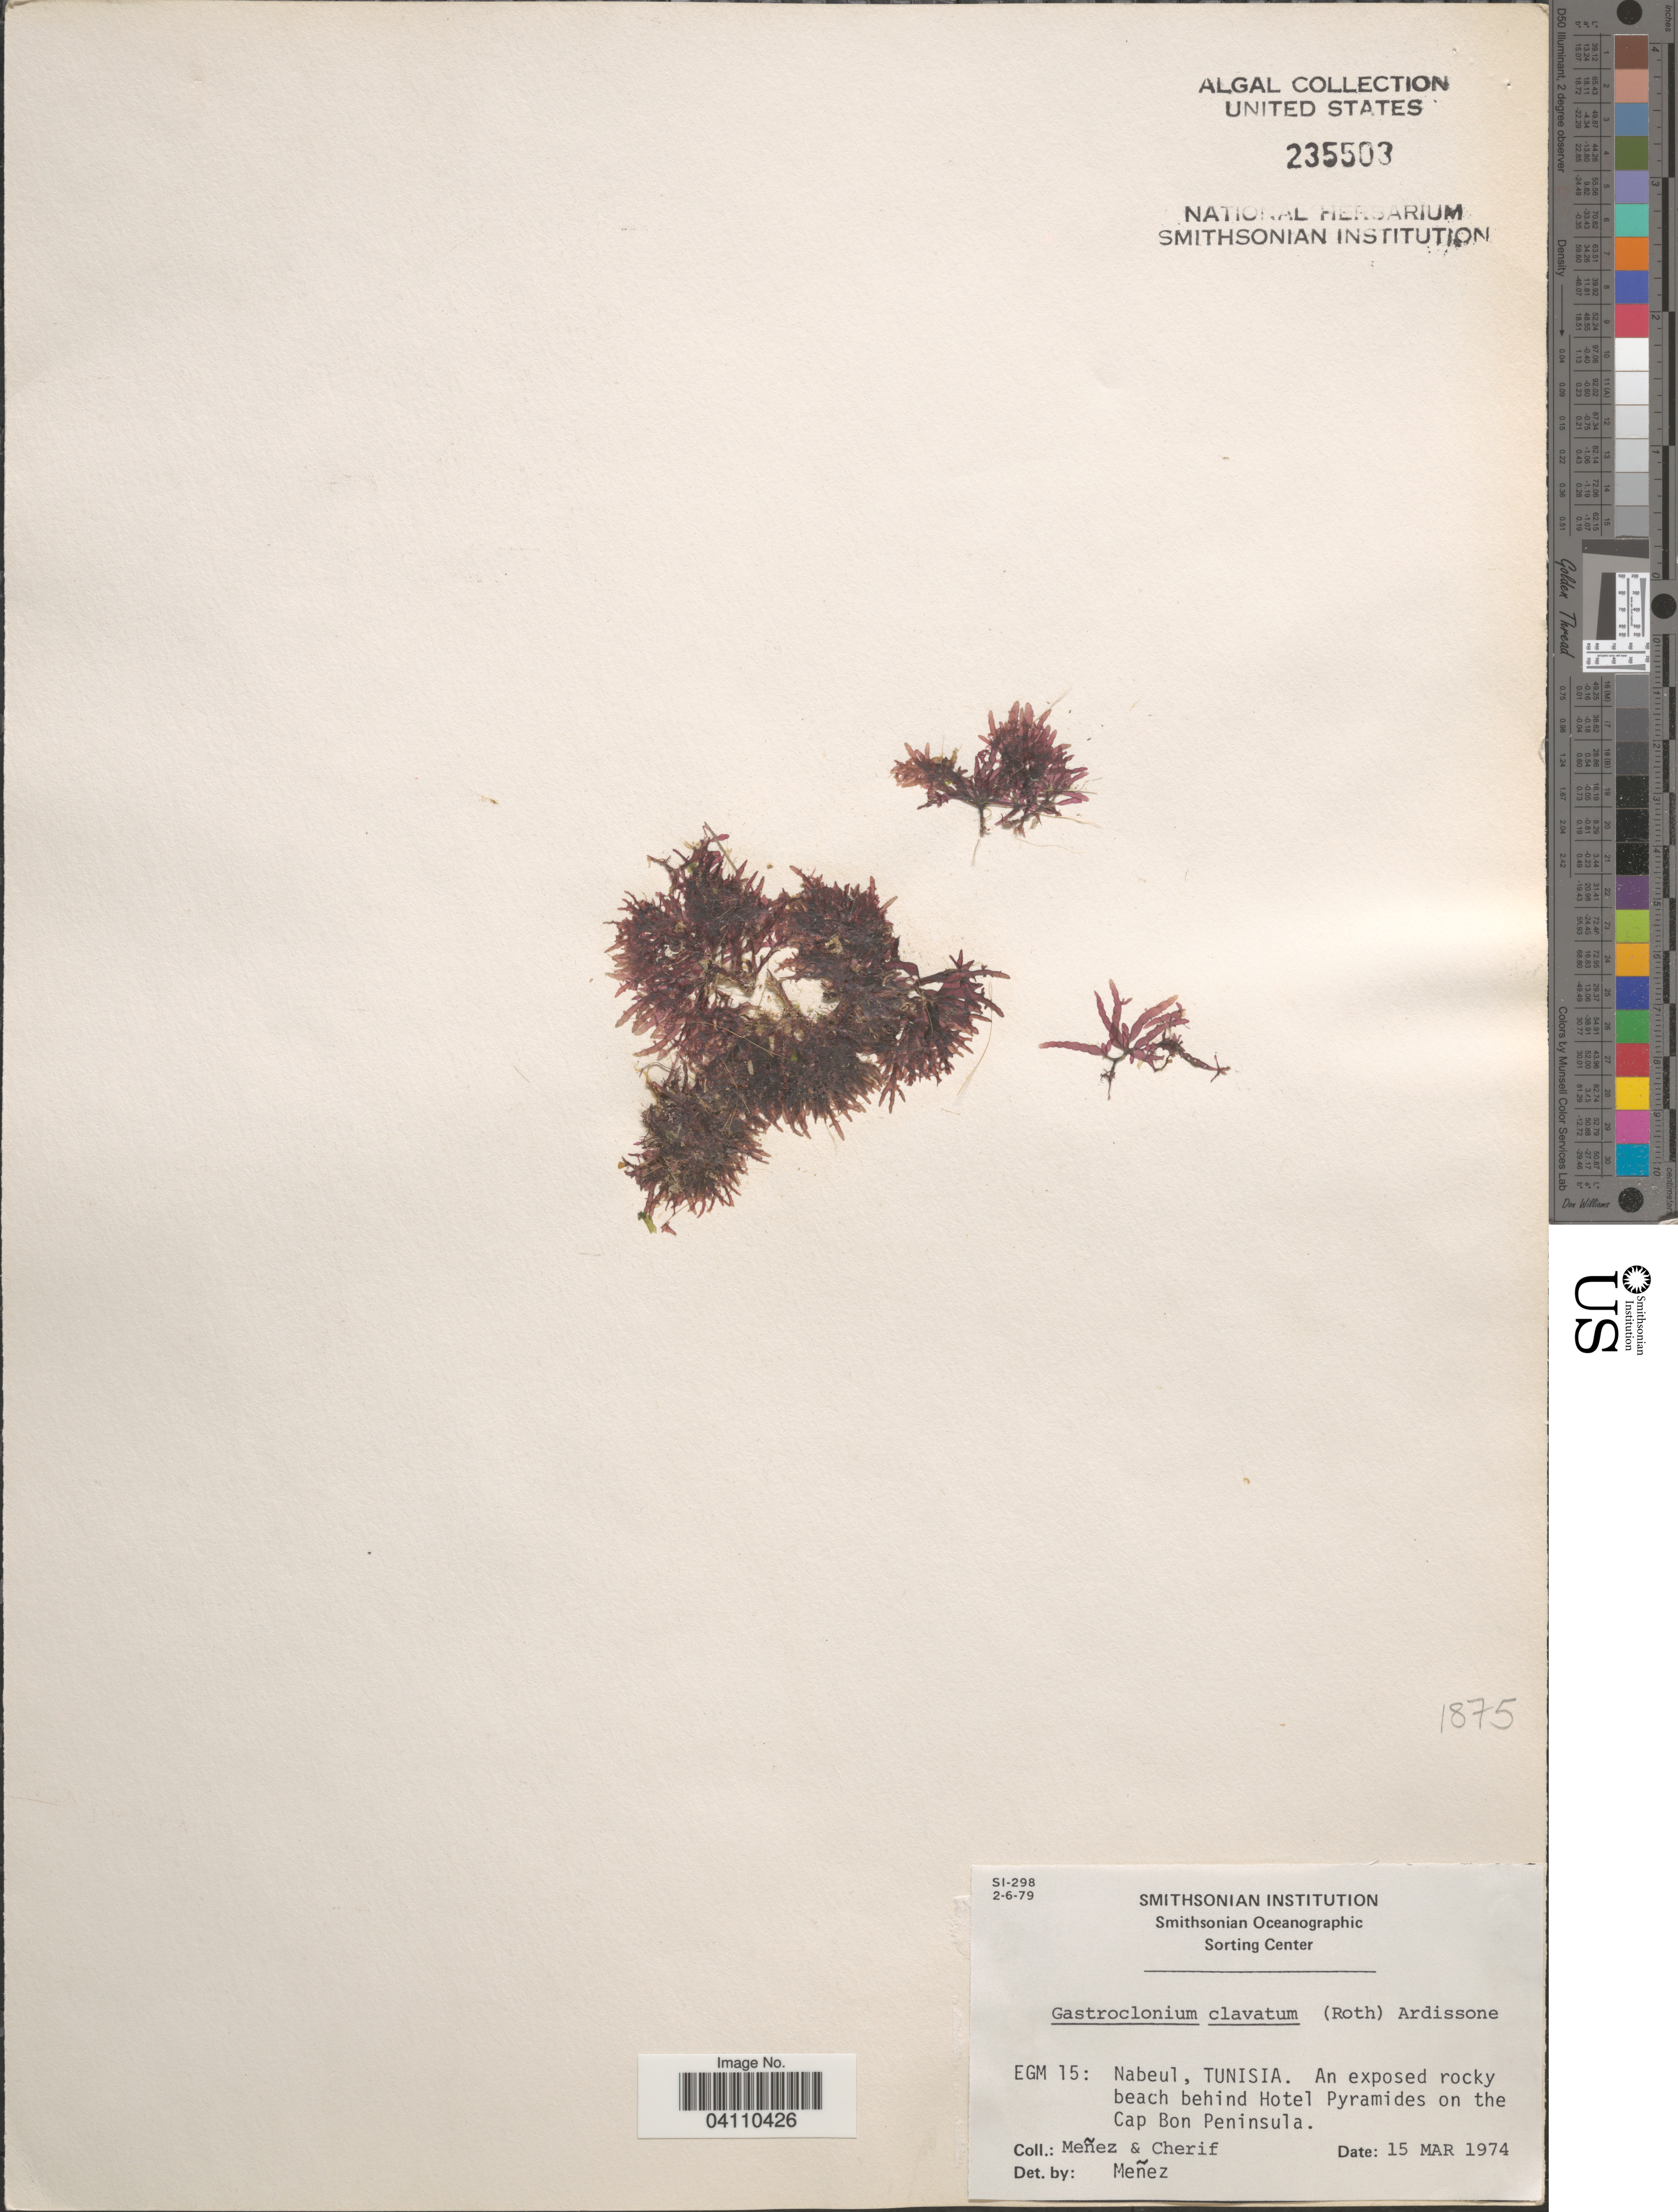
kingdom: Plantae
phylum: Rhodophyta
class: Florideophyceae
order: Rhodymeniales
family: Champiaceae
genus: Gastroclonium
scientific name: Gastroclonium clavatum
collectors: Menez & -. Cherif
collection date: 1974-03-15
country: Tunisia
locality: EGM 15: Nabeul, Tunisia. An exposed rocky beach behind Hotel Pyramides on the Cap Bon Peninsula.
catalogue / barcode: US 235503